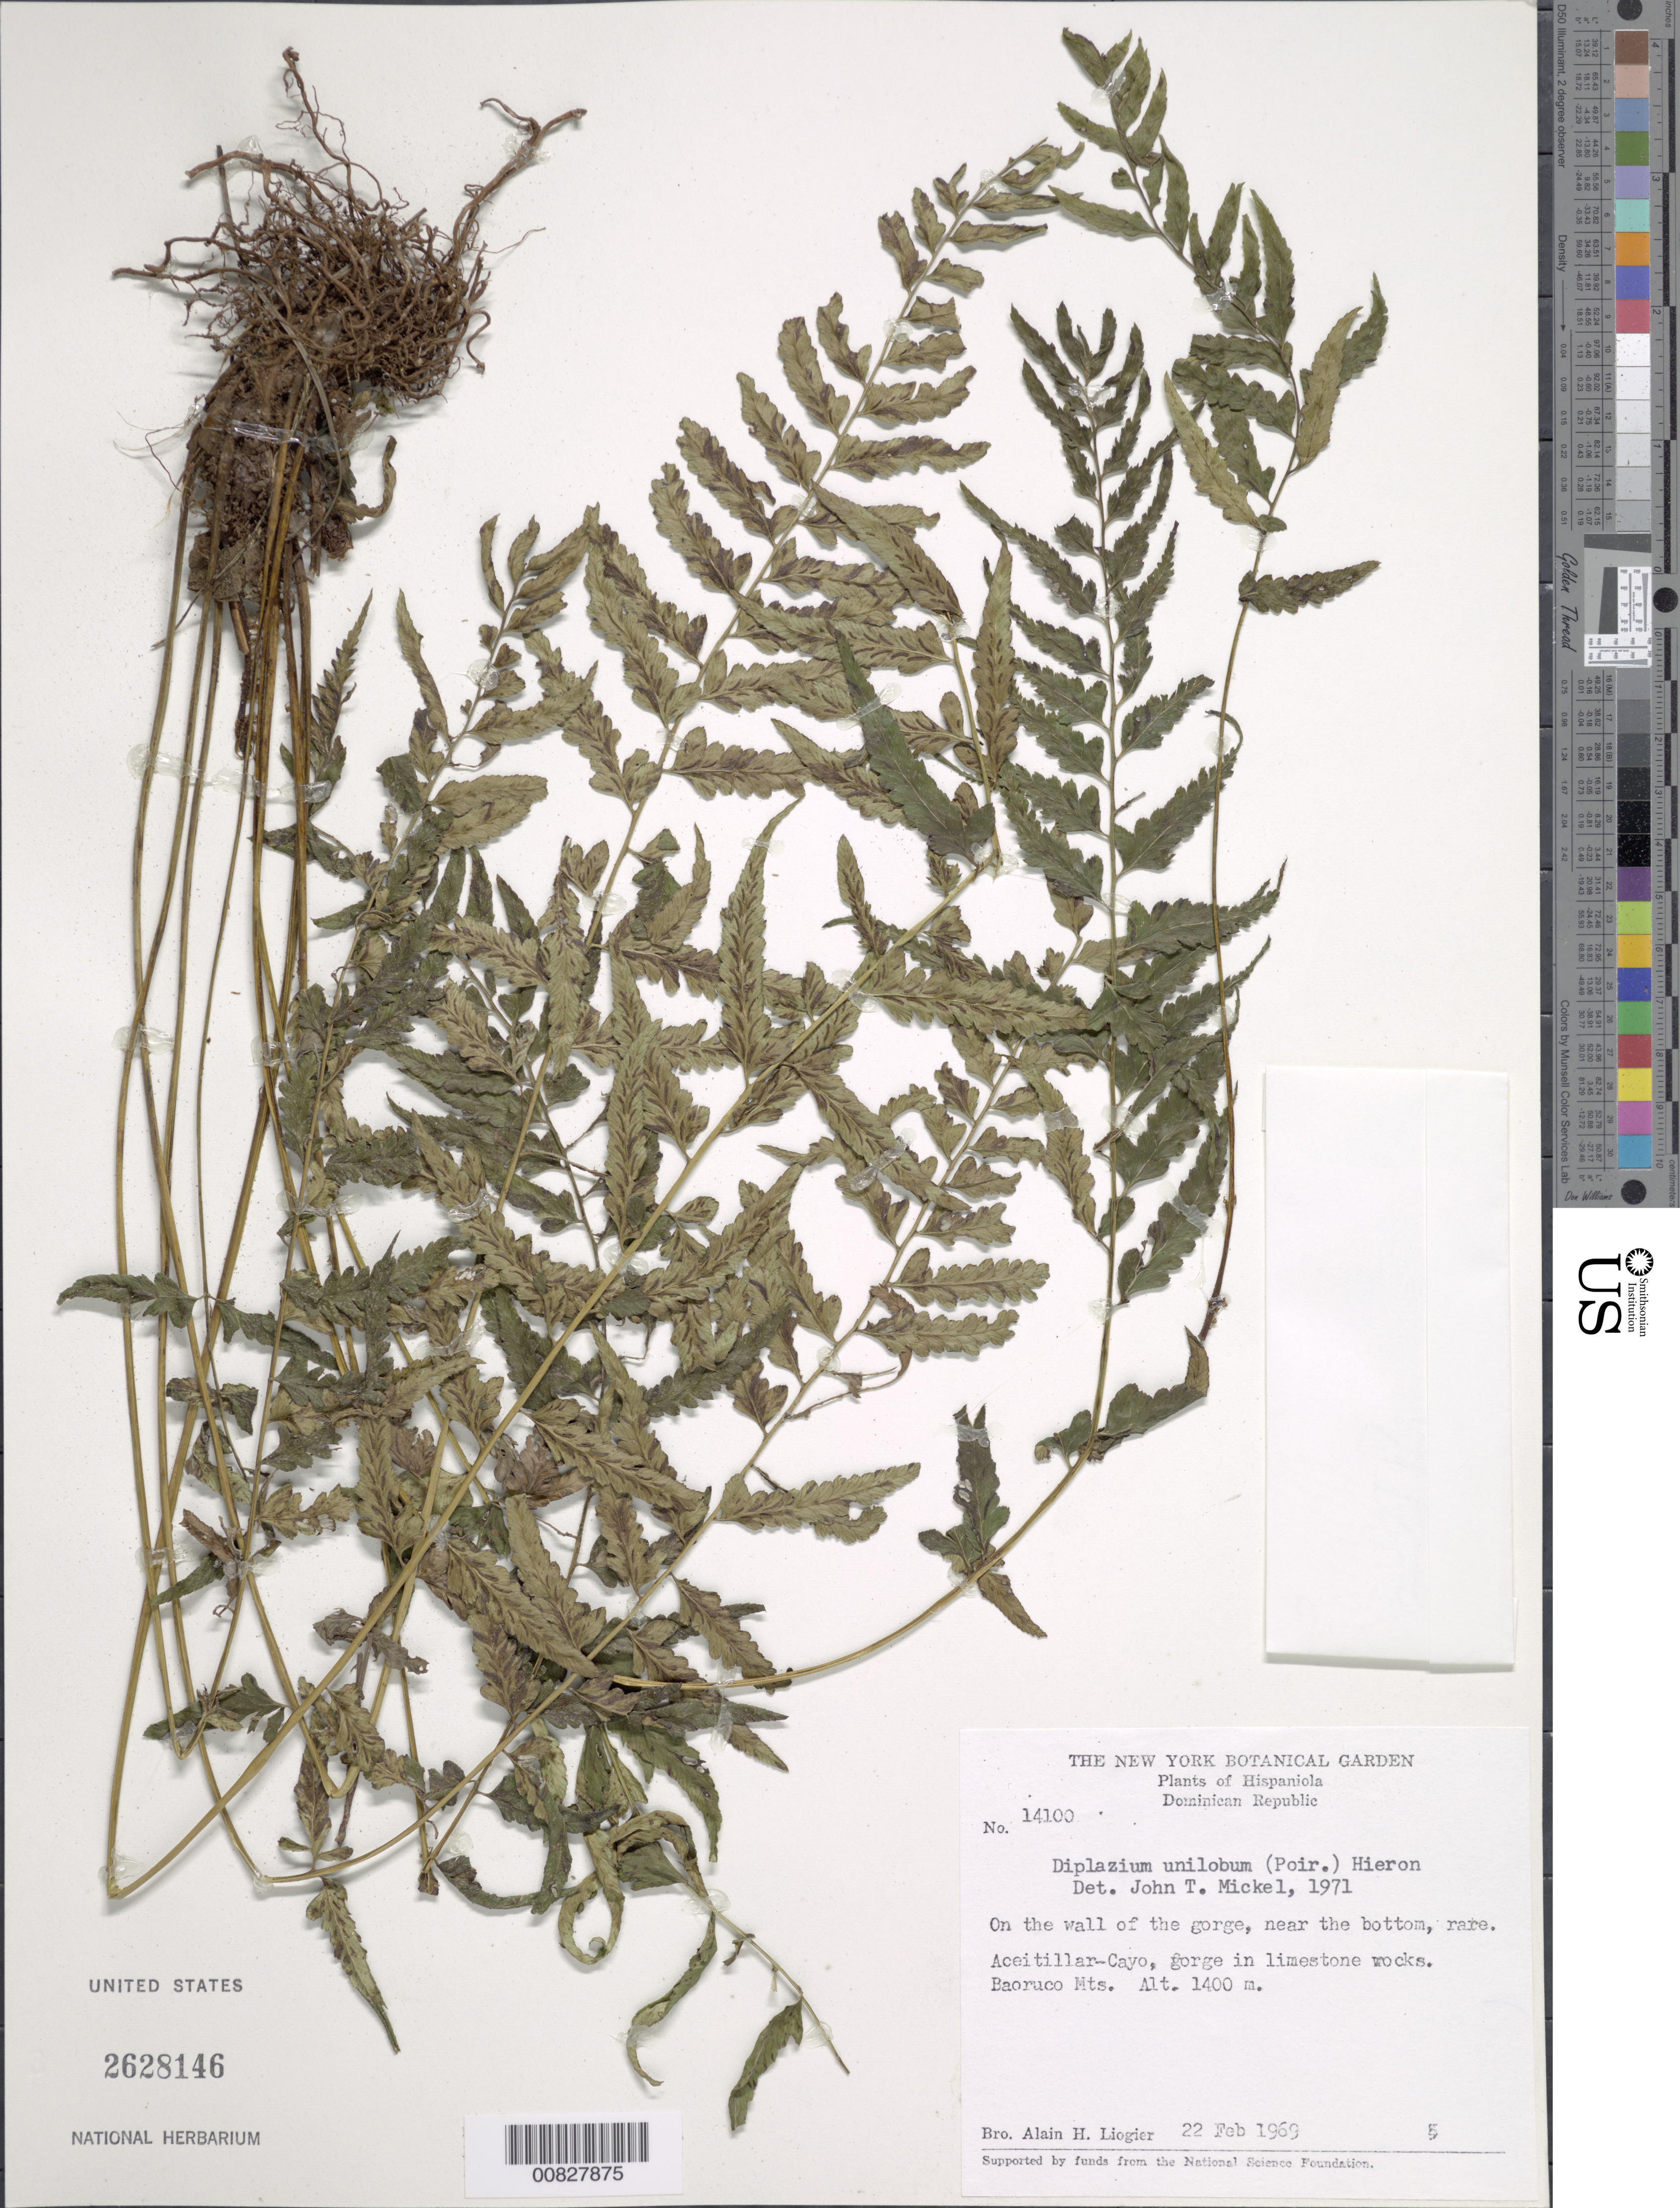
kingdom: Plantae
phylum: Tracheophyta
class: Polypodiopsida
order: Polypodiales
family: Athyriaceae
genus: Diplazium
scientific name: Diplazium unilobum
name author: (Poir.) Hieron.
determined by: Mickel, J. T., (NY), New York Botanical Garden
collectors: A. H. Liogier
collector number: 14100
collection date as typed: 22 Feb 1969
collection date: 1969-02-22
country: Dominican Republic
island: Hispaniola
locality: Aceitillar-Cayo, Baoruco mts.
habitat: On wall of gorge, near bottom, limestone rocks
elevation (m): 1400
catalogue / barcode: US 2628146